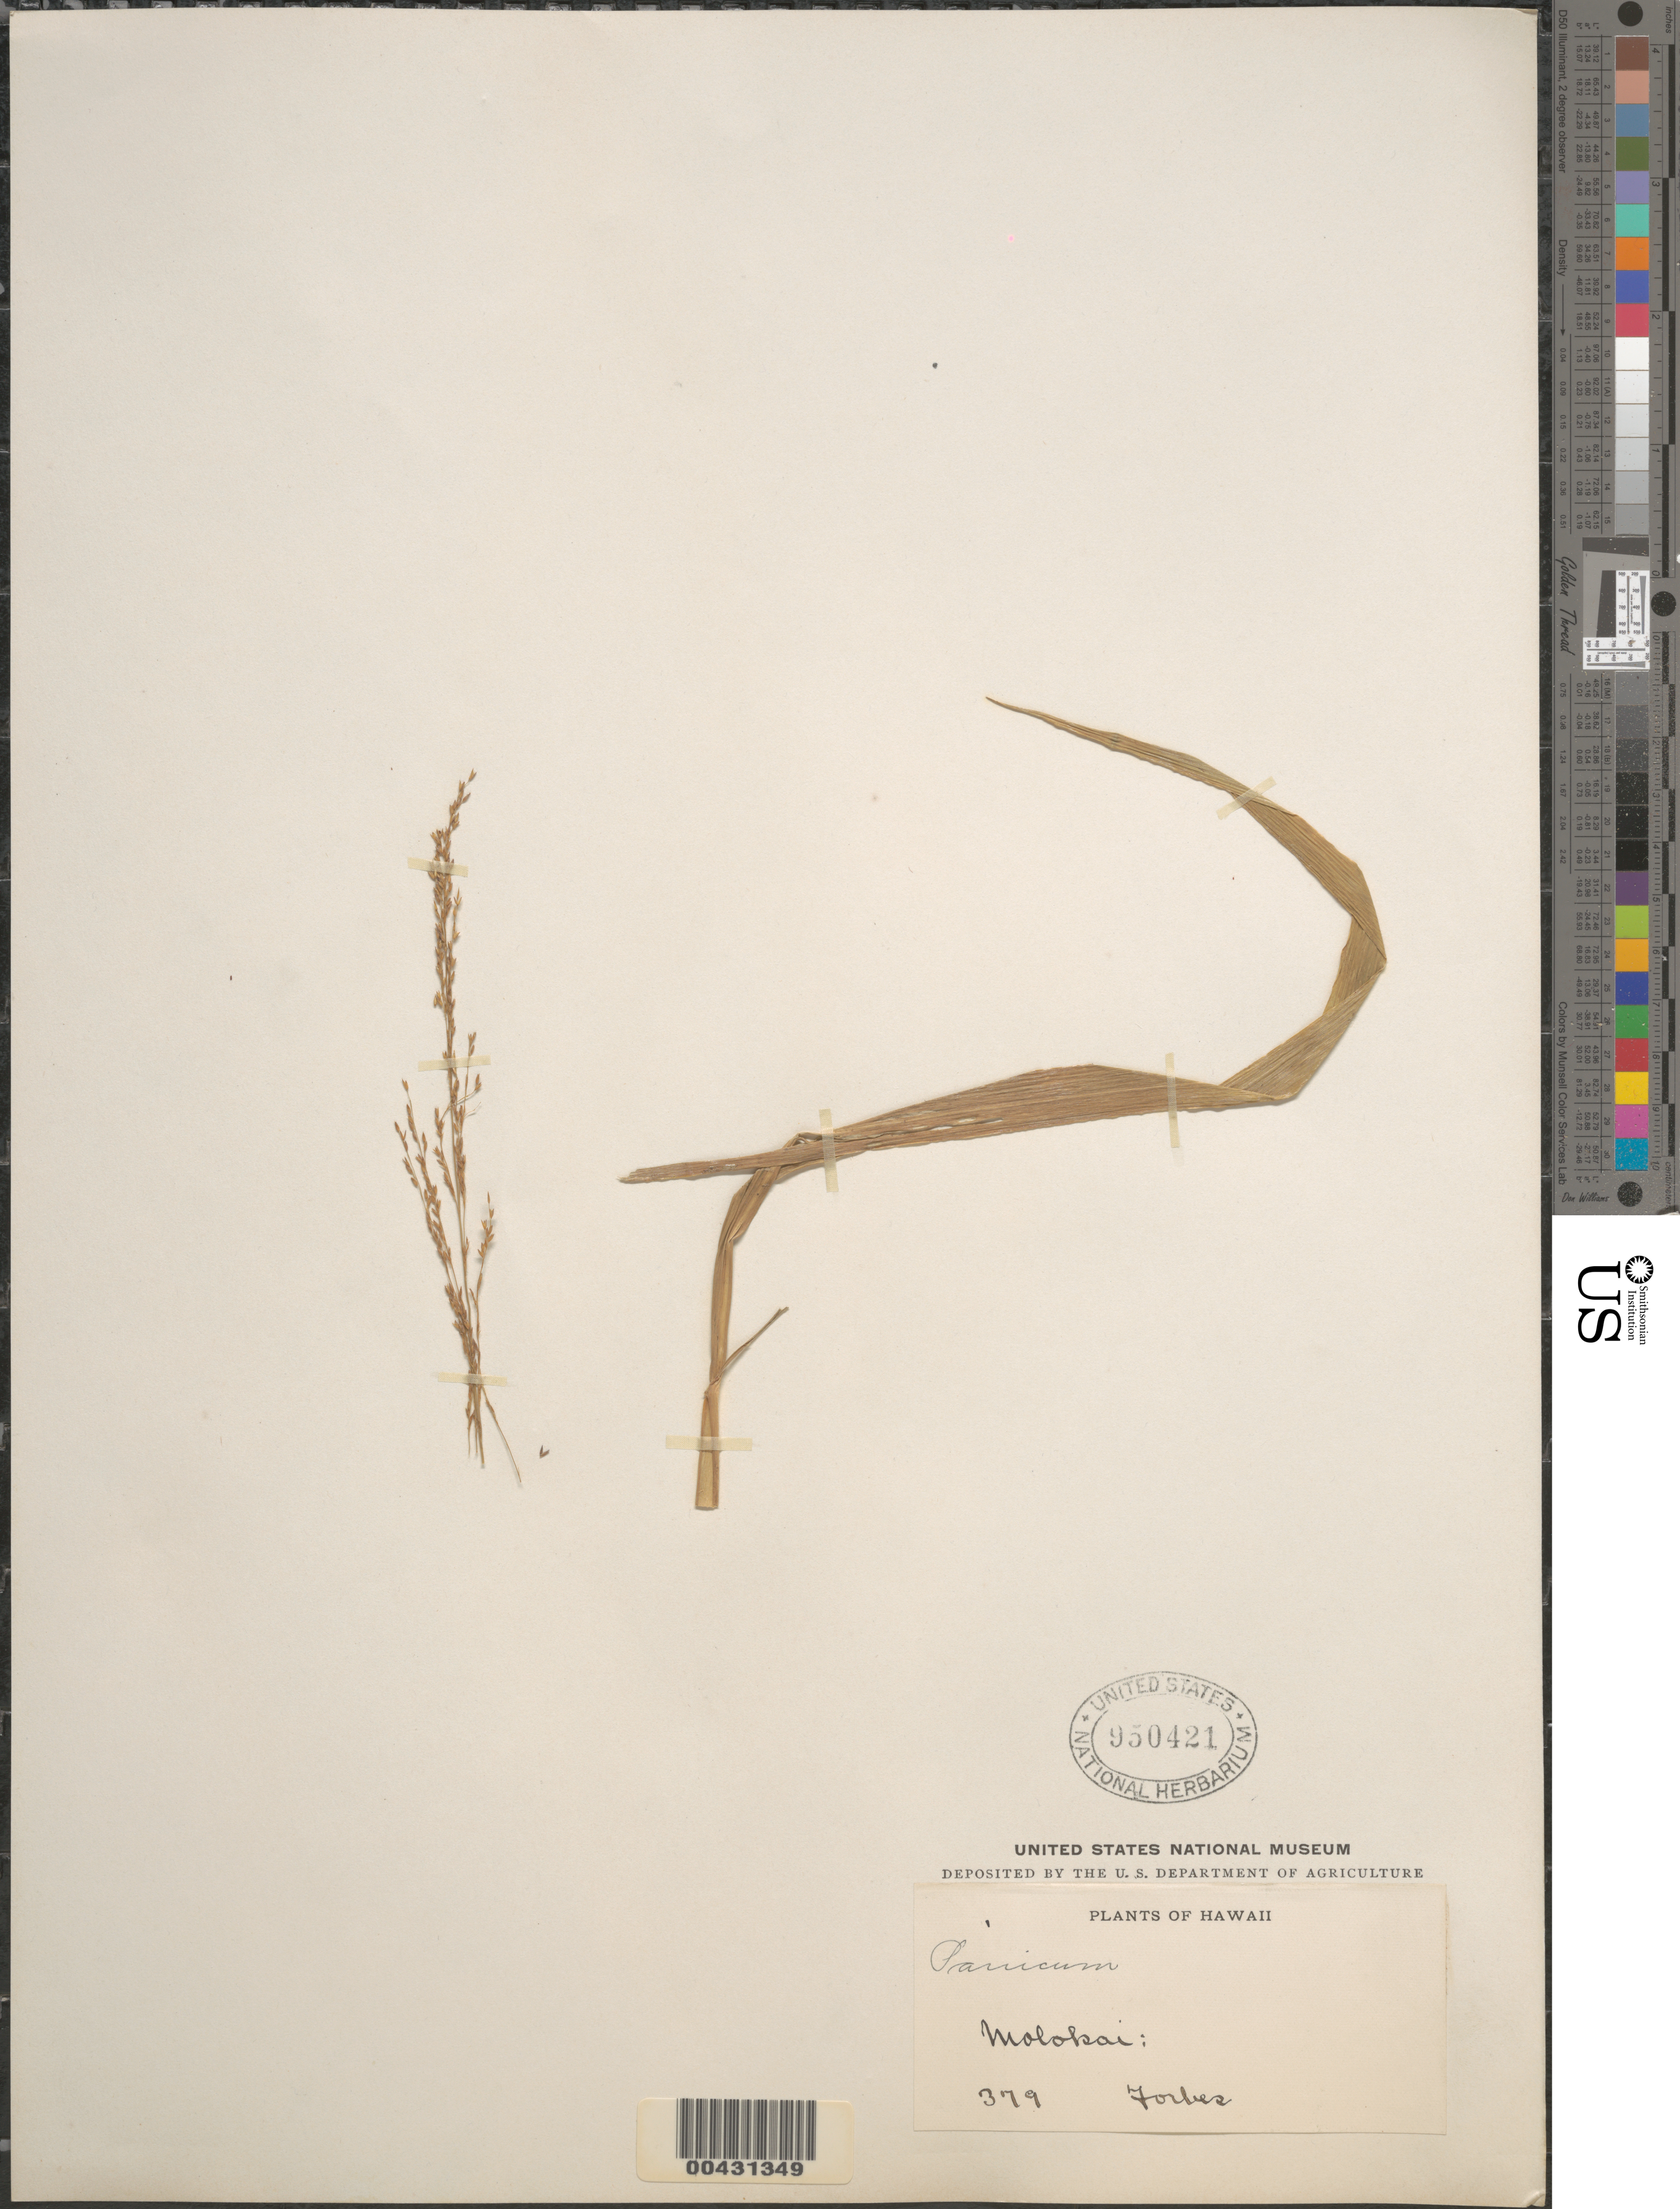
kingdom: Plantae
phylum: Tracheophyta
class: Liliopsida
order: Poales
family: Poaceae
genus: Panicum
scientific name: Panicum nephelophilum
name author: Gaudich.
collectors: C. N. Forbes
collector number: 379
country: United States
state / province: Hawaii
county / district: Maui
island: Moloka'i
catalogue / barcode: US 950421